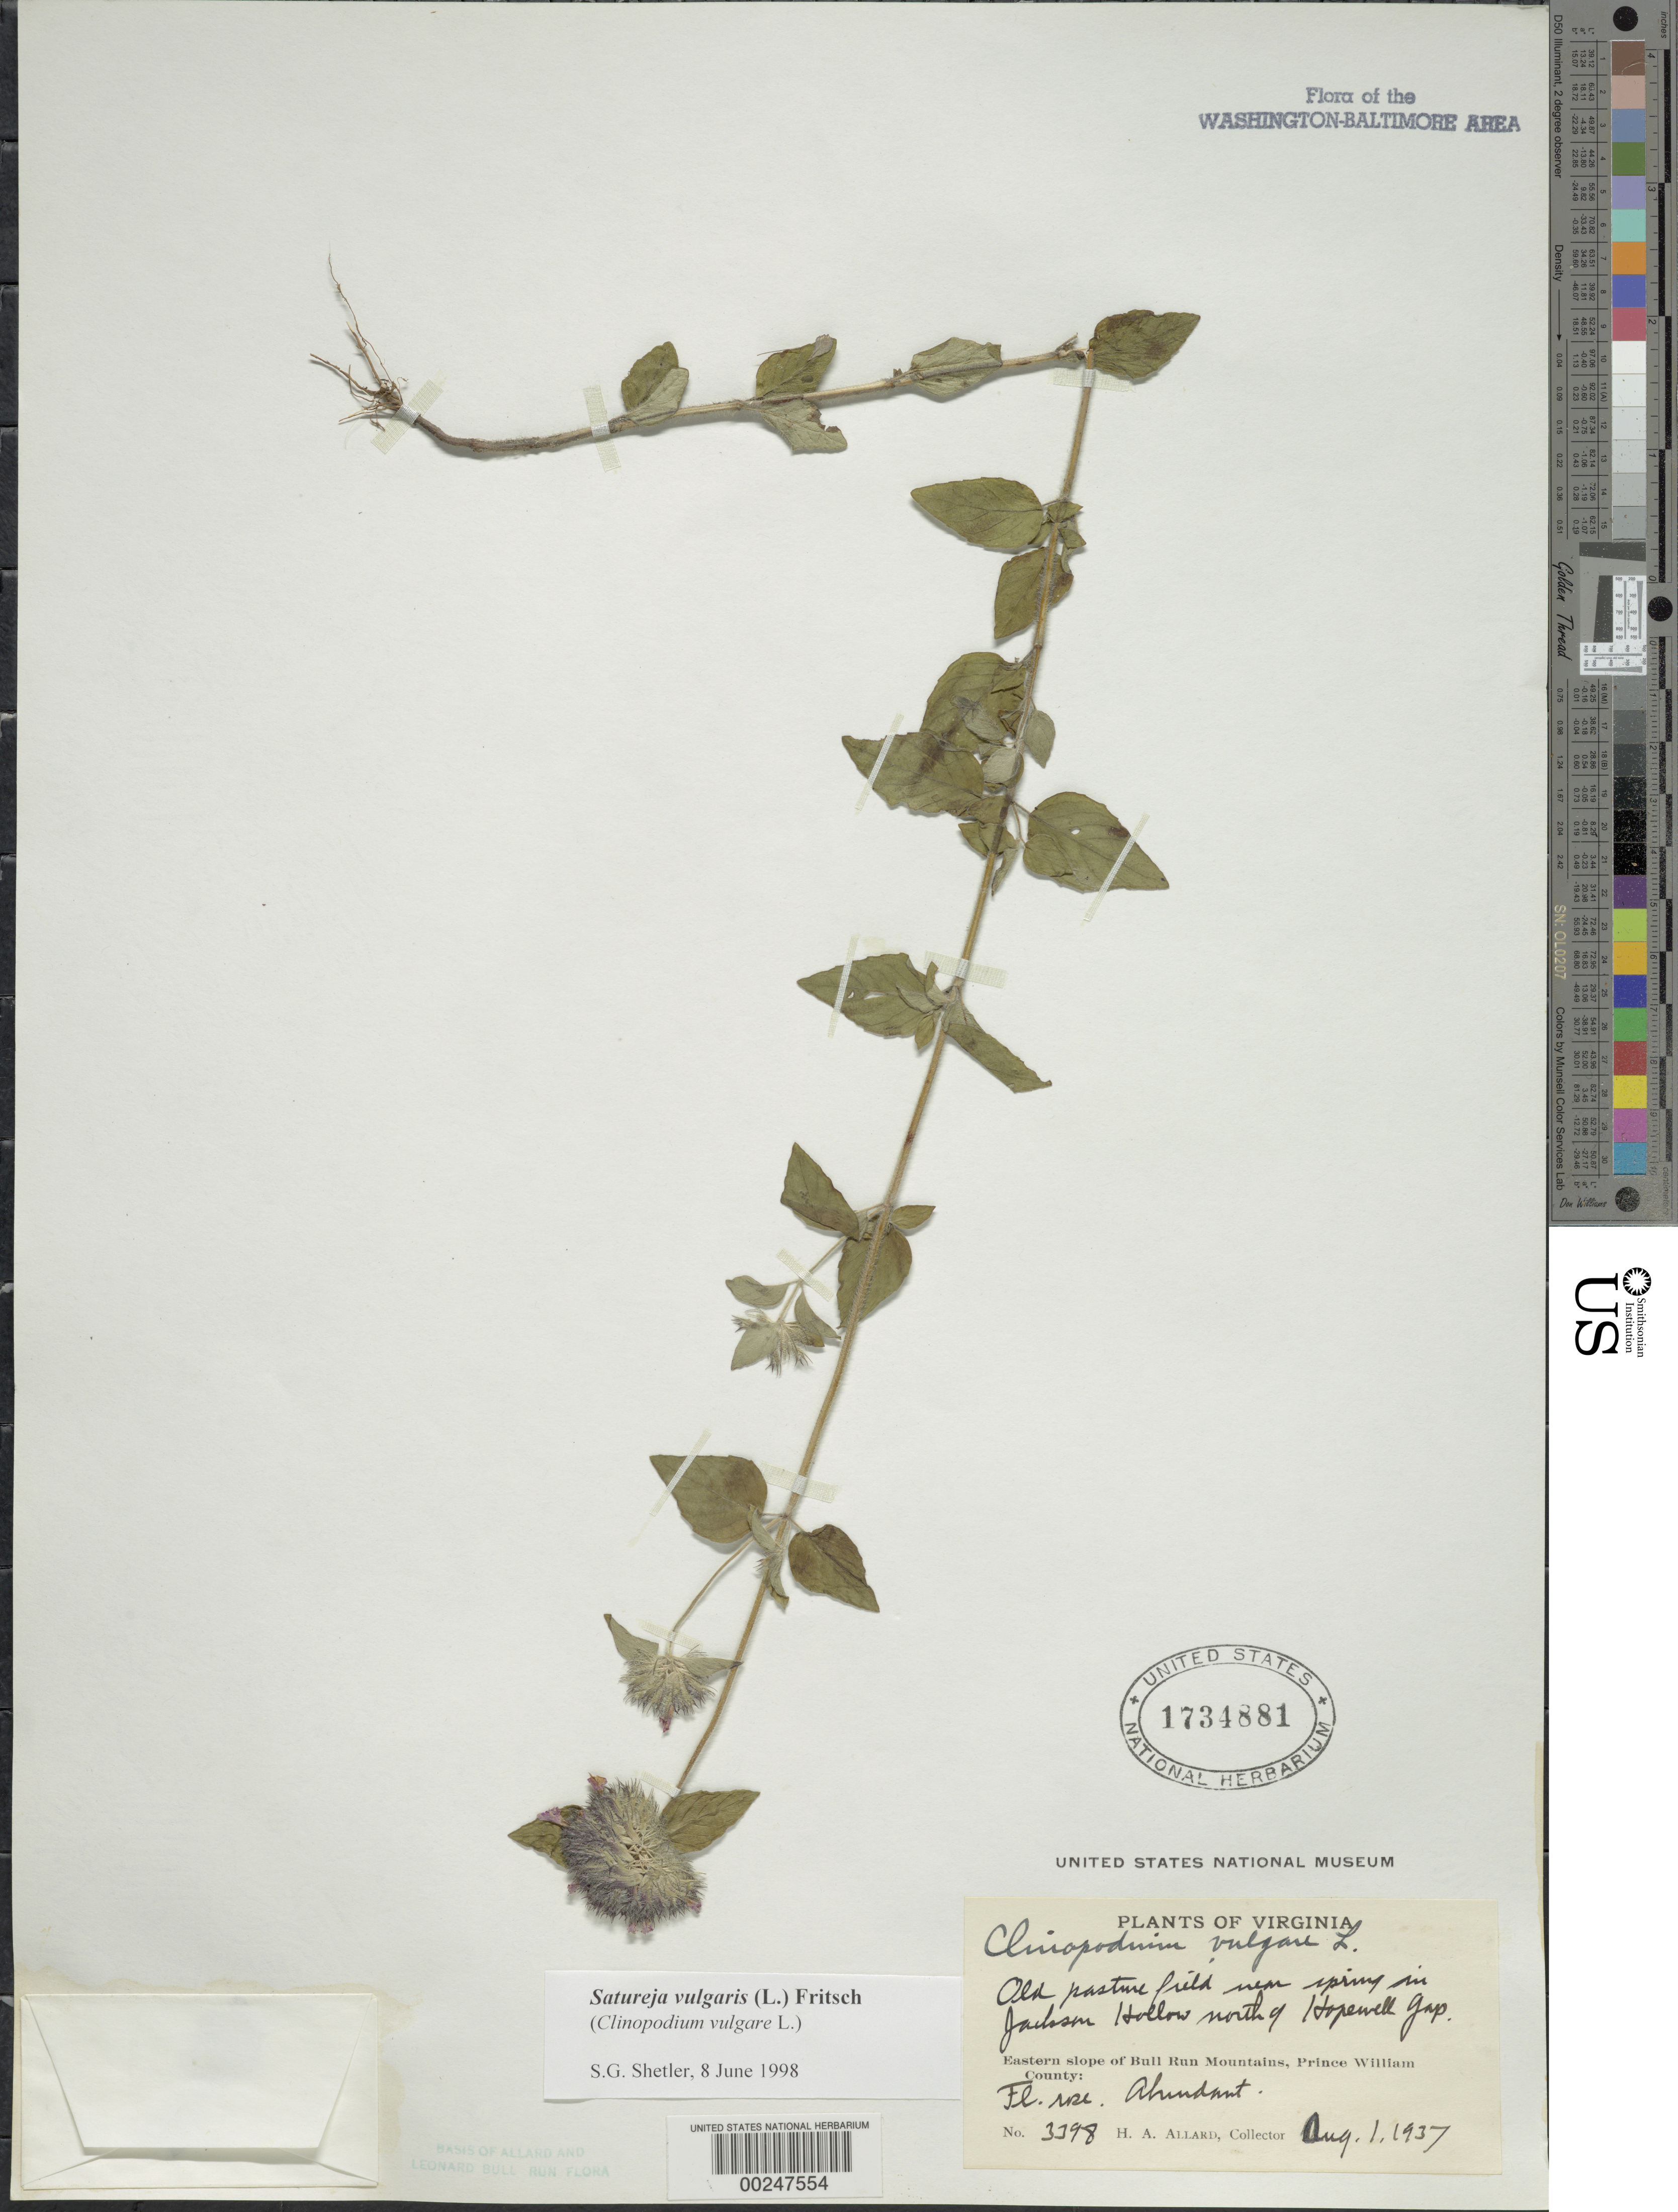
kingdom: Plantae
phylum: Tracheophyta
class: Magnoliopsida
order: Lamiales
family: Lamiaceae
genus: Clinopodium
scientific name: Clinopodium vulgare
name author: L.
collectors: H. A. Allard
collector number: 3398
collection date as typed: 01 Aug 1937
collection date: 1937-08-01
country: United States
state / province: Virginia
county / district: Prince William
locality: Jackson Hollow, N of Hopewell Gap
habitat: Old pasture field near spring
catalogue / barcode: US 1734881